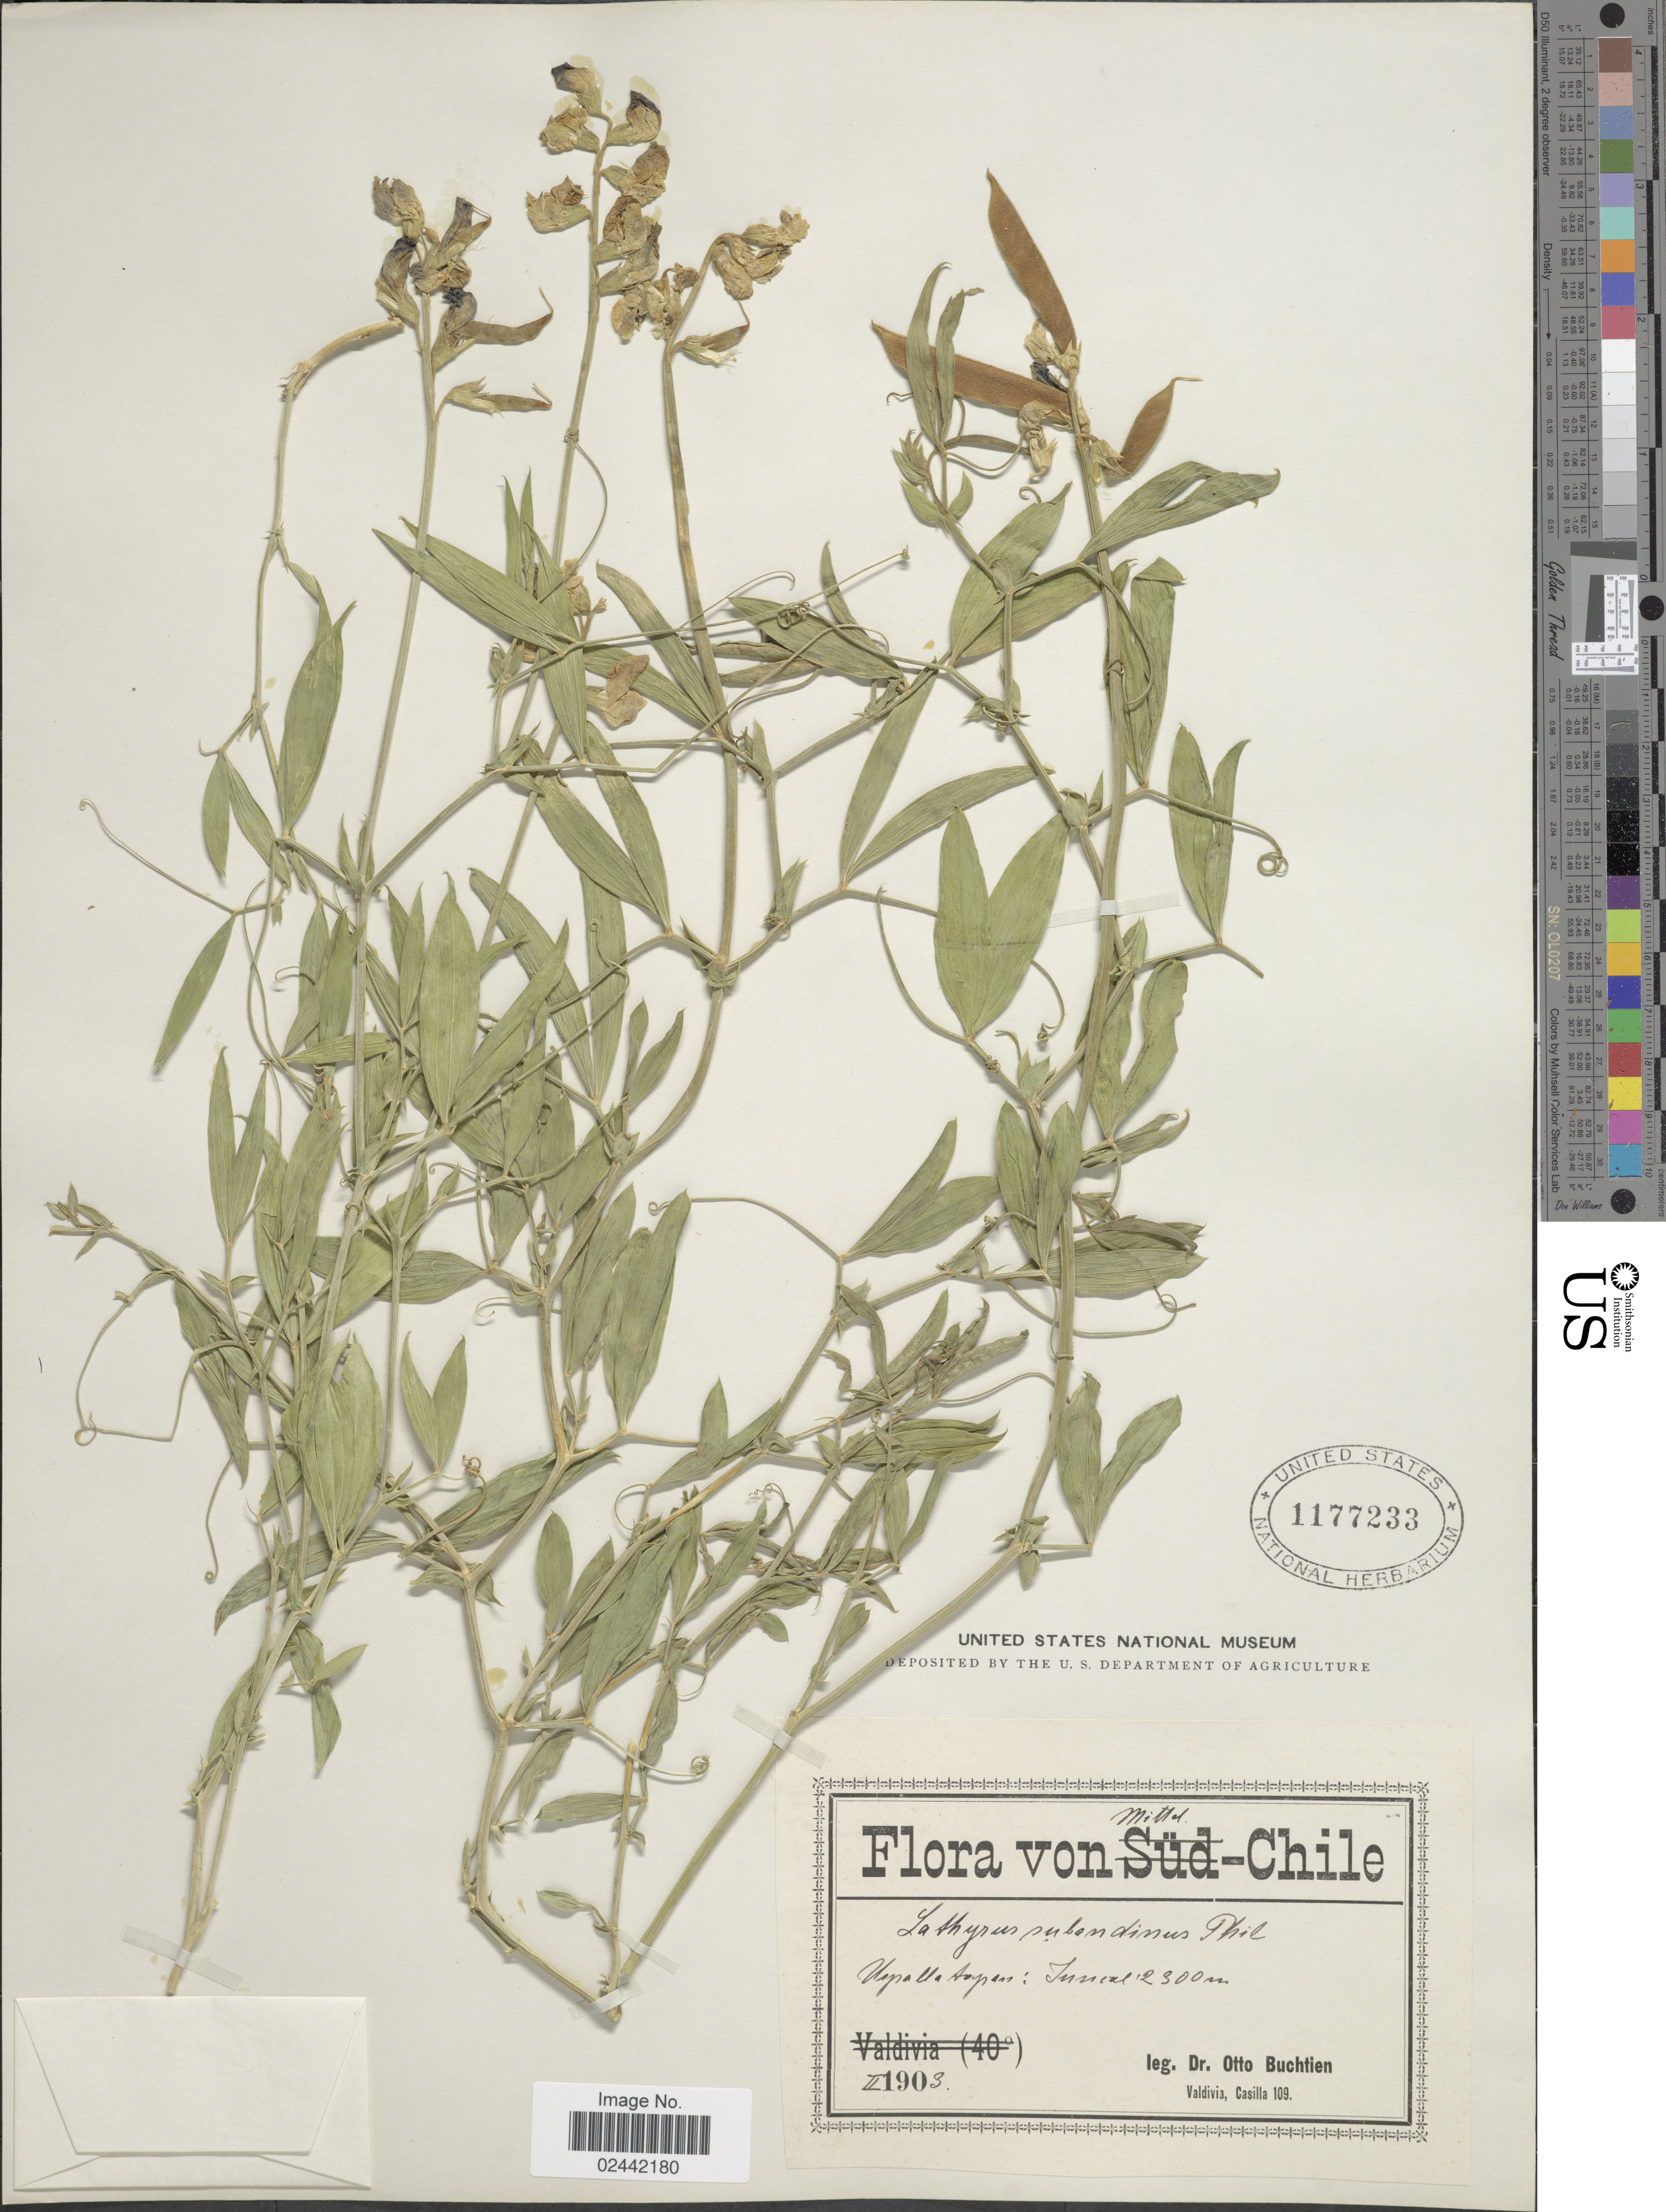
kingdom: Plantae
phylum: Tracheophyta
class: Magnoliopsida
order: Fabales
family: Fabaceae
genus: Lathyrus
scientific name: Lathyrus subandinus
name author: Phil.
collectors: O. Buchtien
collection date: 1903-02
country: Chile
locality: Mittel-Chile. Uspallata pass: Juncal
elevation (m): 2300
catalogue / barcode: US 1177233